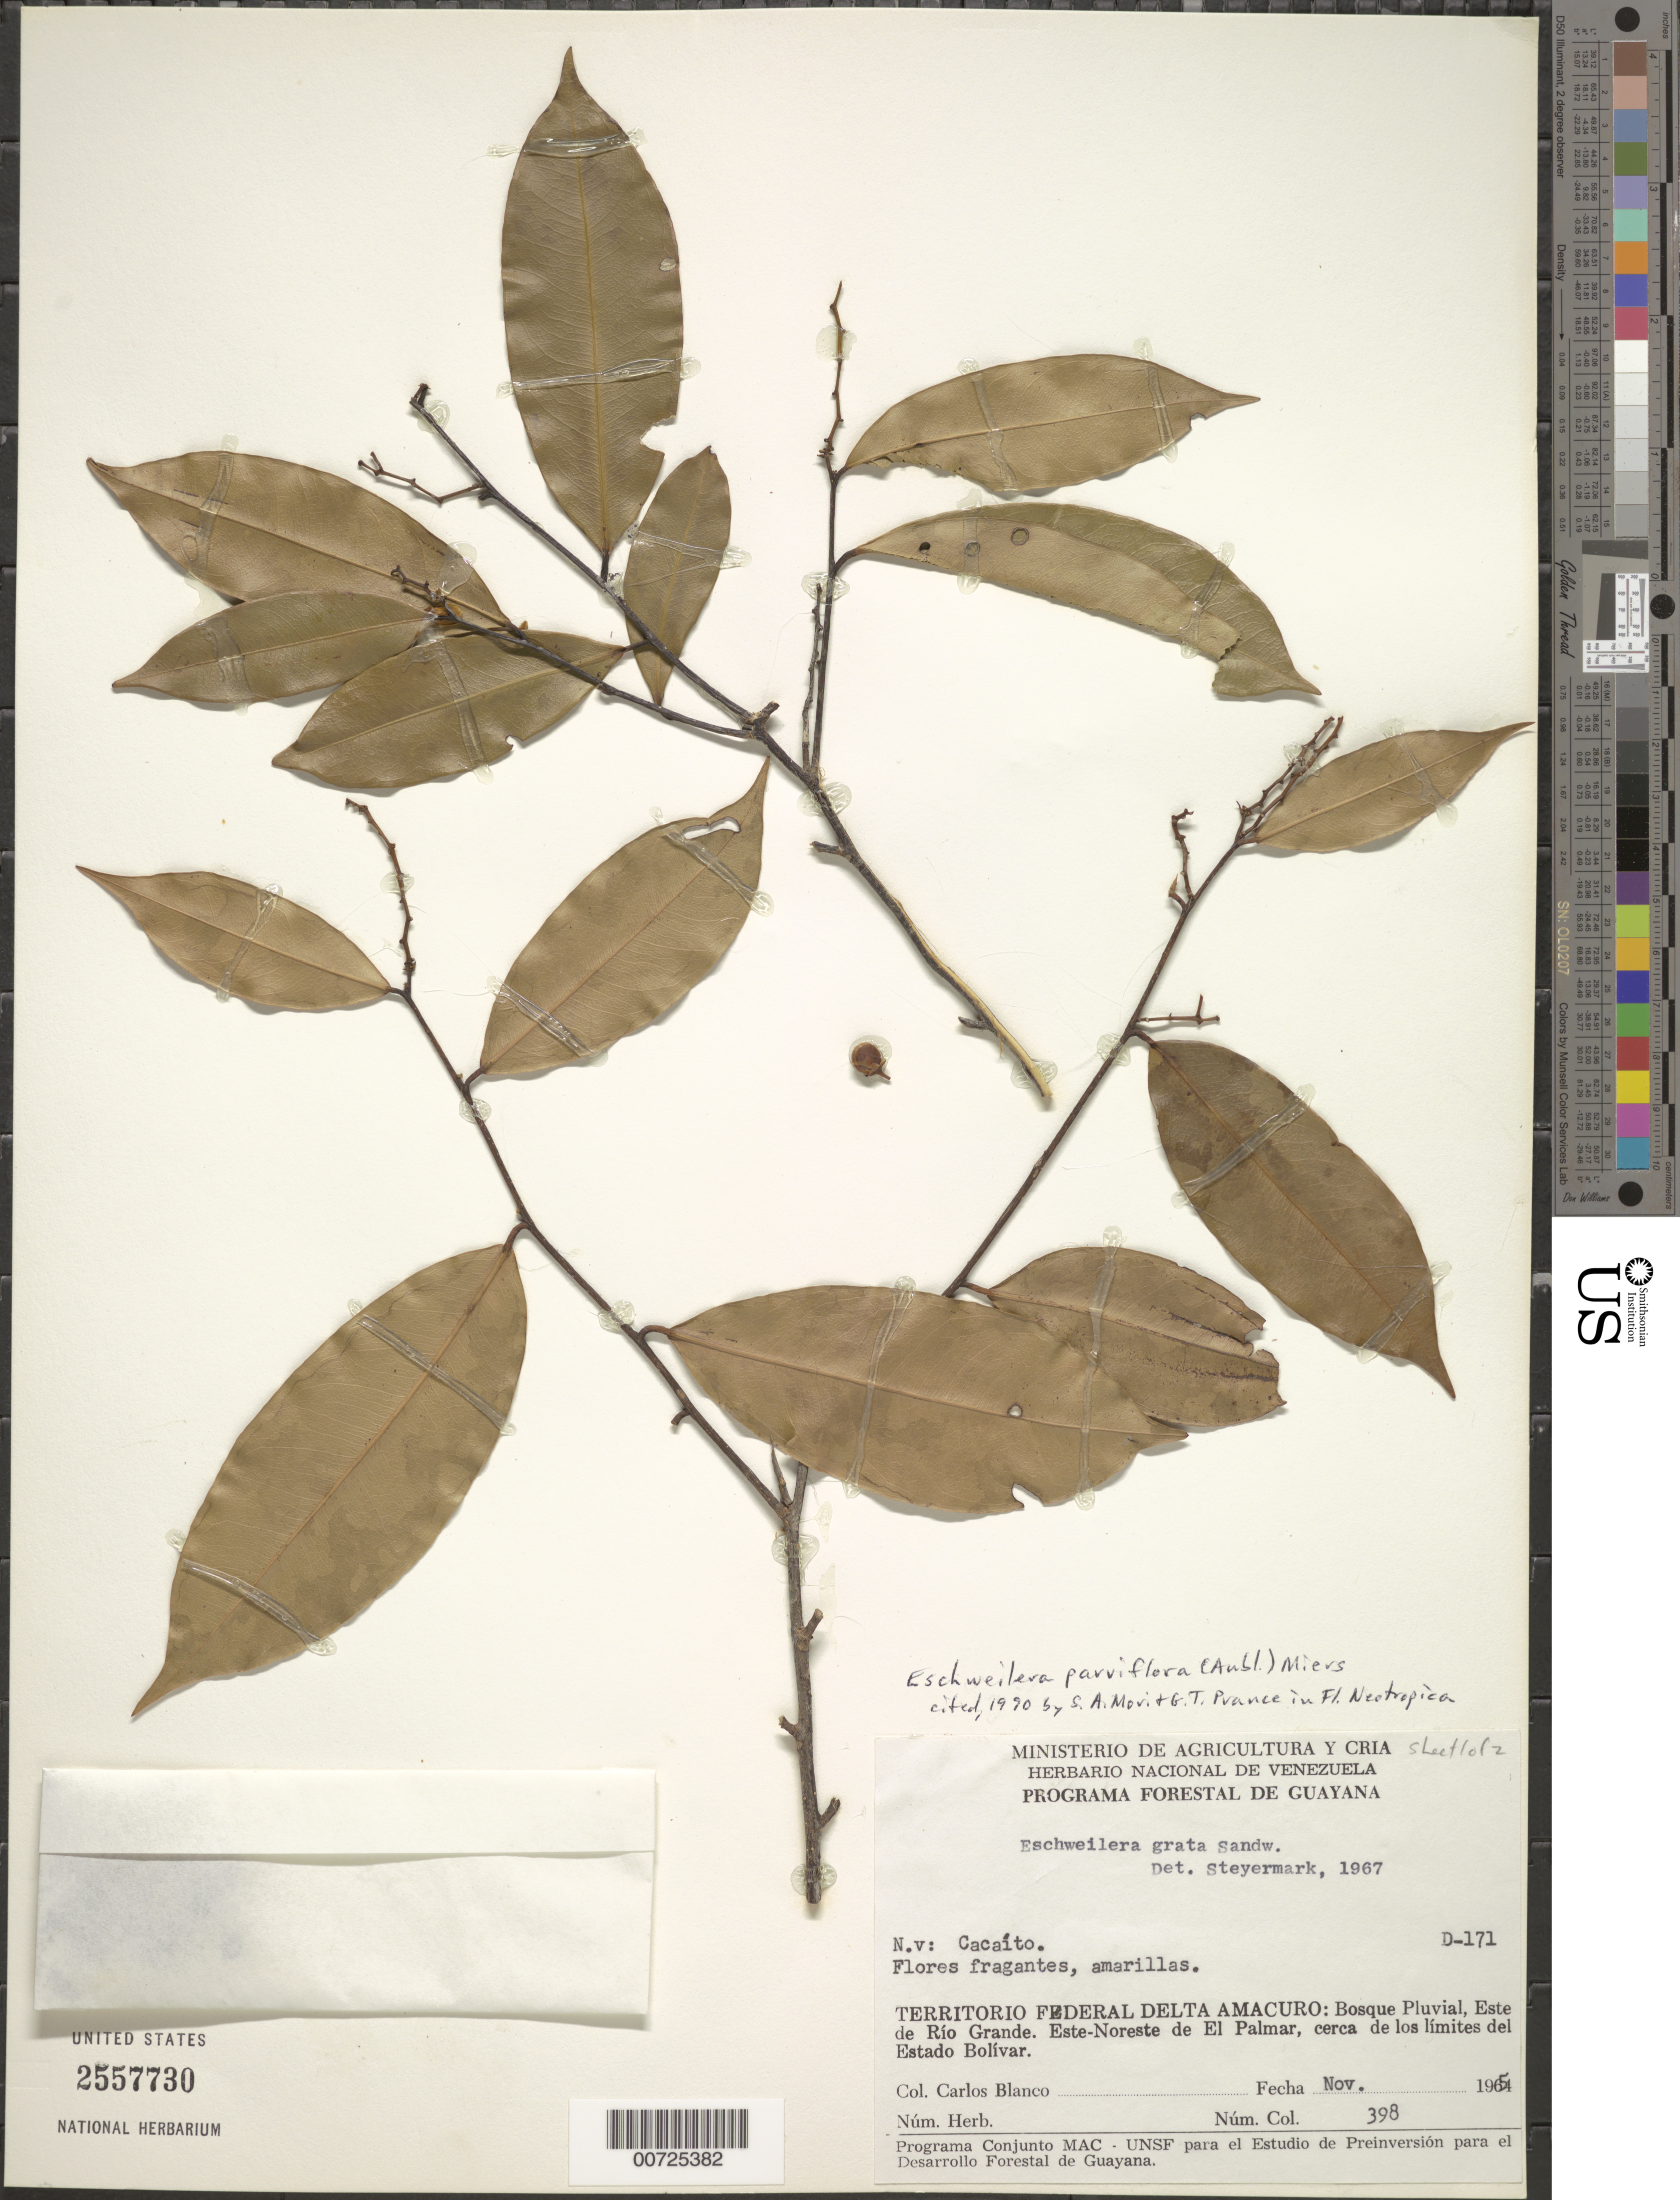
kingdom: Plantae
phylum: Tracheophyta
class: Magnoliopsida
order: Ericales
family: Lecythidaceae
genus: Eschweilera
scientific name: Eschweilera parviflora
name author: (Aubl.) Miers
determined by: Mori, Scott A.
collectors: C. A. Blanco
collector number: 398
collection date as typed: Nov-65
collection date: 1965-11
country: Venezuela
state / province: Delta Amacuro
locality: Río Grande, Este de; Este-Noreste de El Palmar, cerca de los limites del Estado Bolívar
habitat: Rainforest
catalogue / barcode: US 2557730